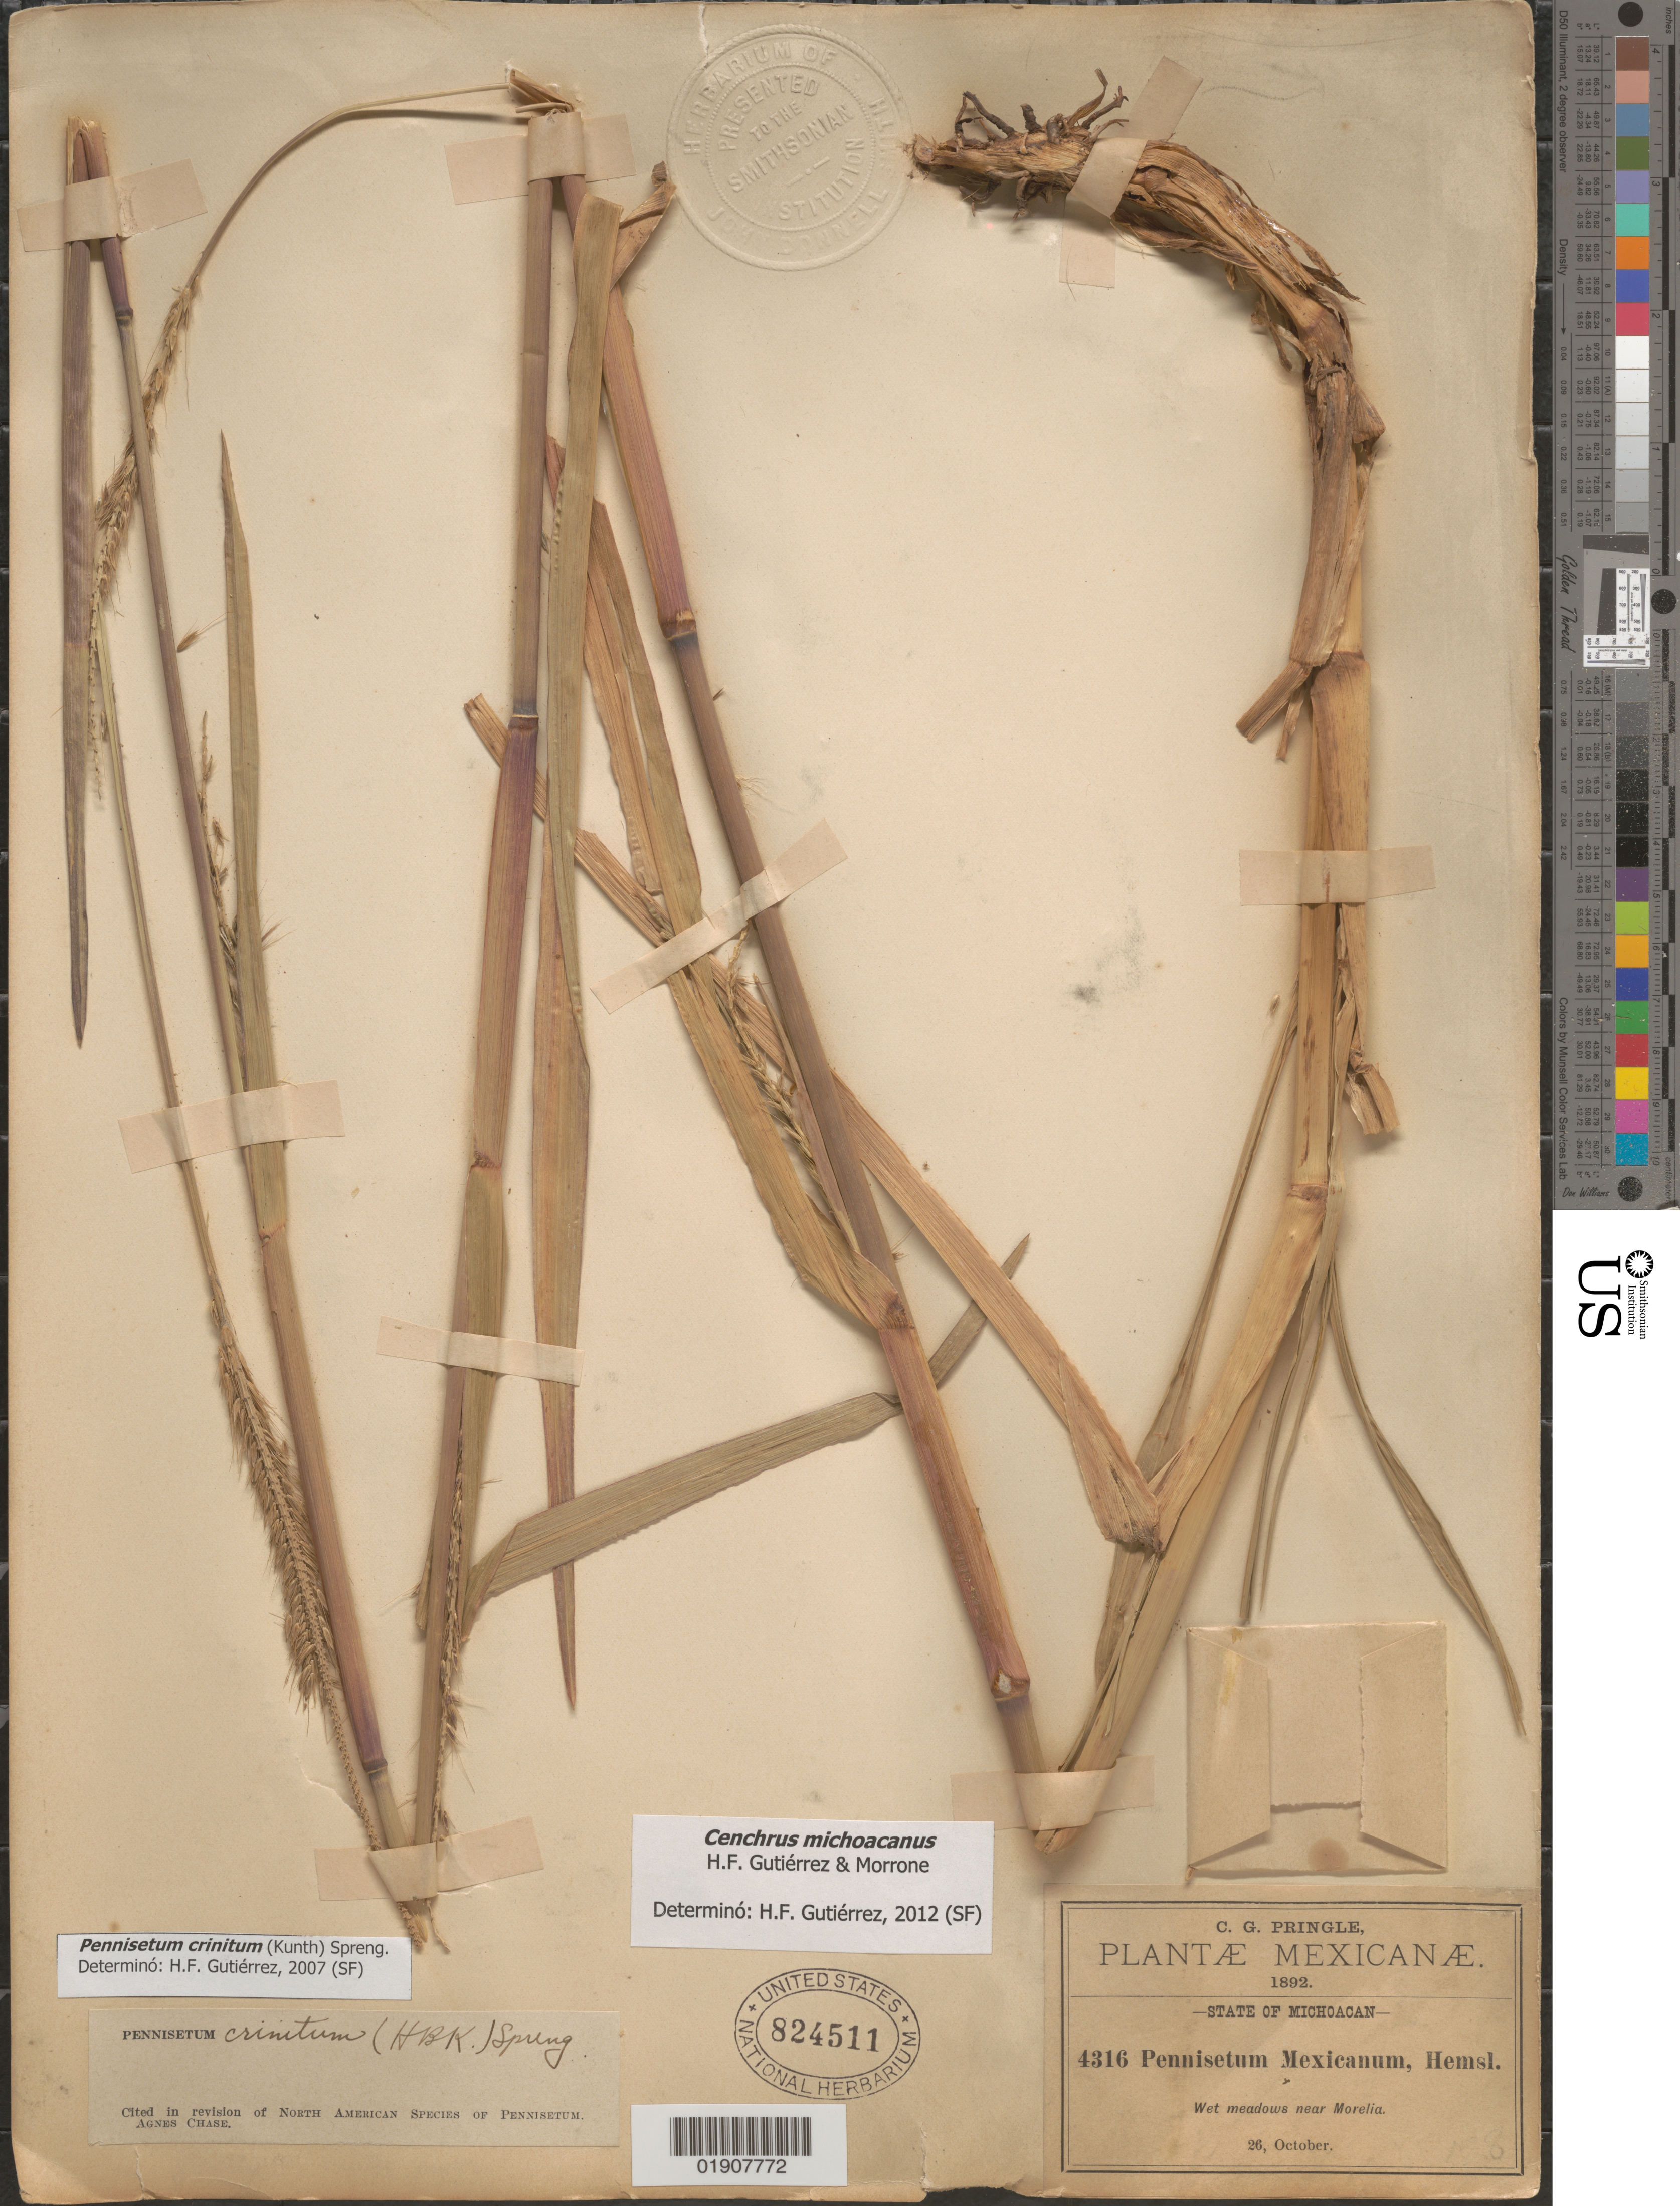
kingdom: Plantae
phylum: Tracheophyta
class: Liliopsida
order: Poales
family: Poaceae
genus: Cenchrus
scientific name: Cenchrus michoacanus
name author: H.F. Gut. & Morrone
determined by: Gutiérrez, H. F.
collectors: C. G. Pringle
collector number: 4316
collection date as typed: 26 Oct 1892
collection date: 1892-10-26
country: Mexico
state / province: Michoacán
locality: Wet meadows near Morelia.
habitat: Wet meadows.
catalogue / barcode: US 824511